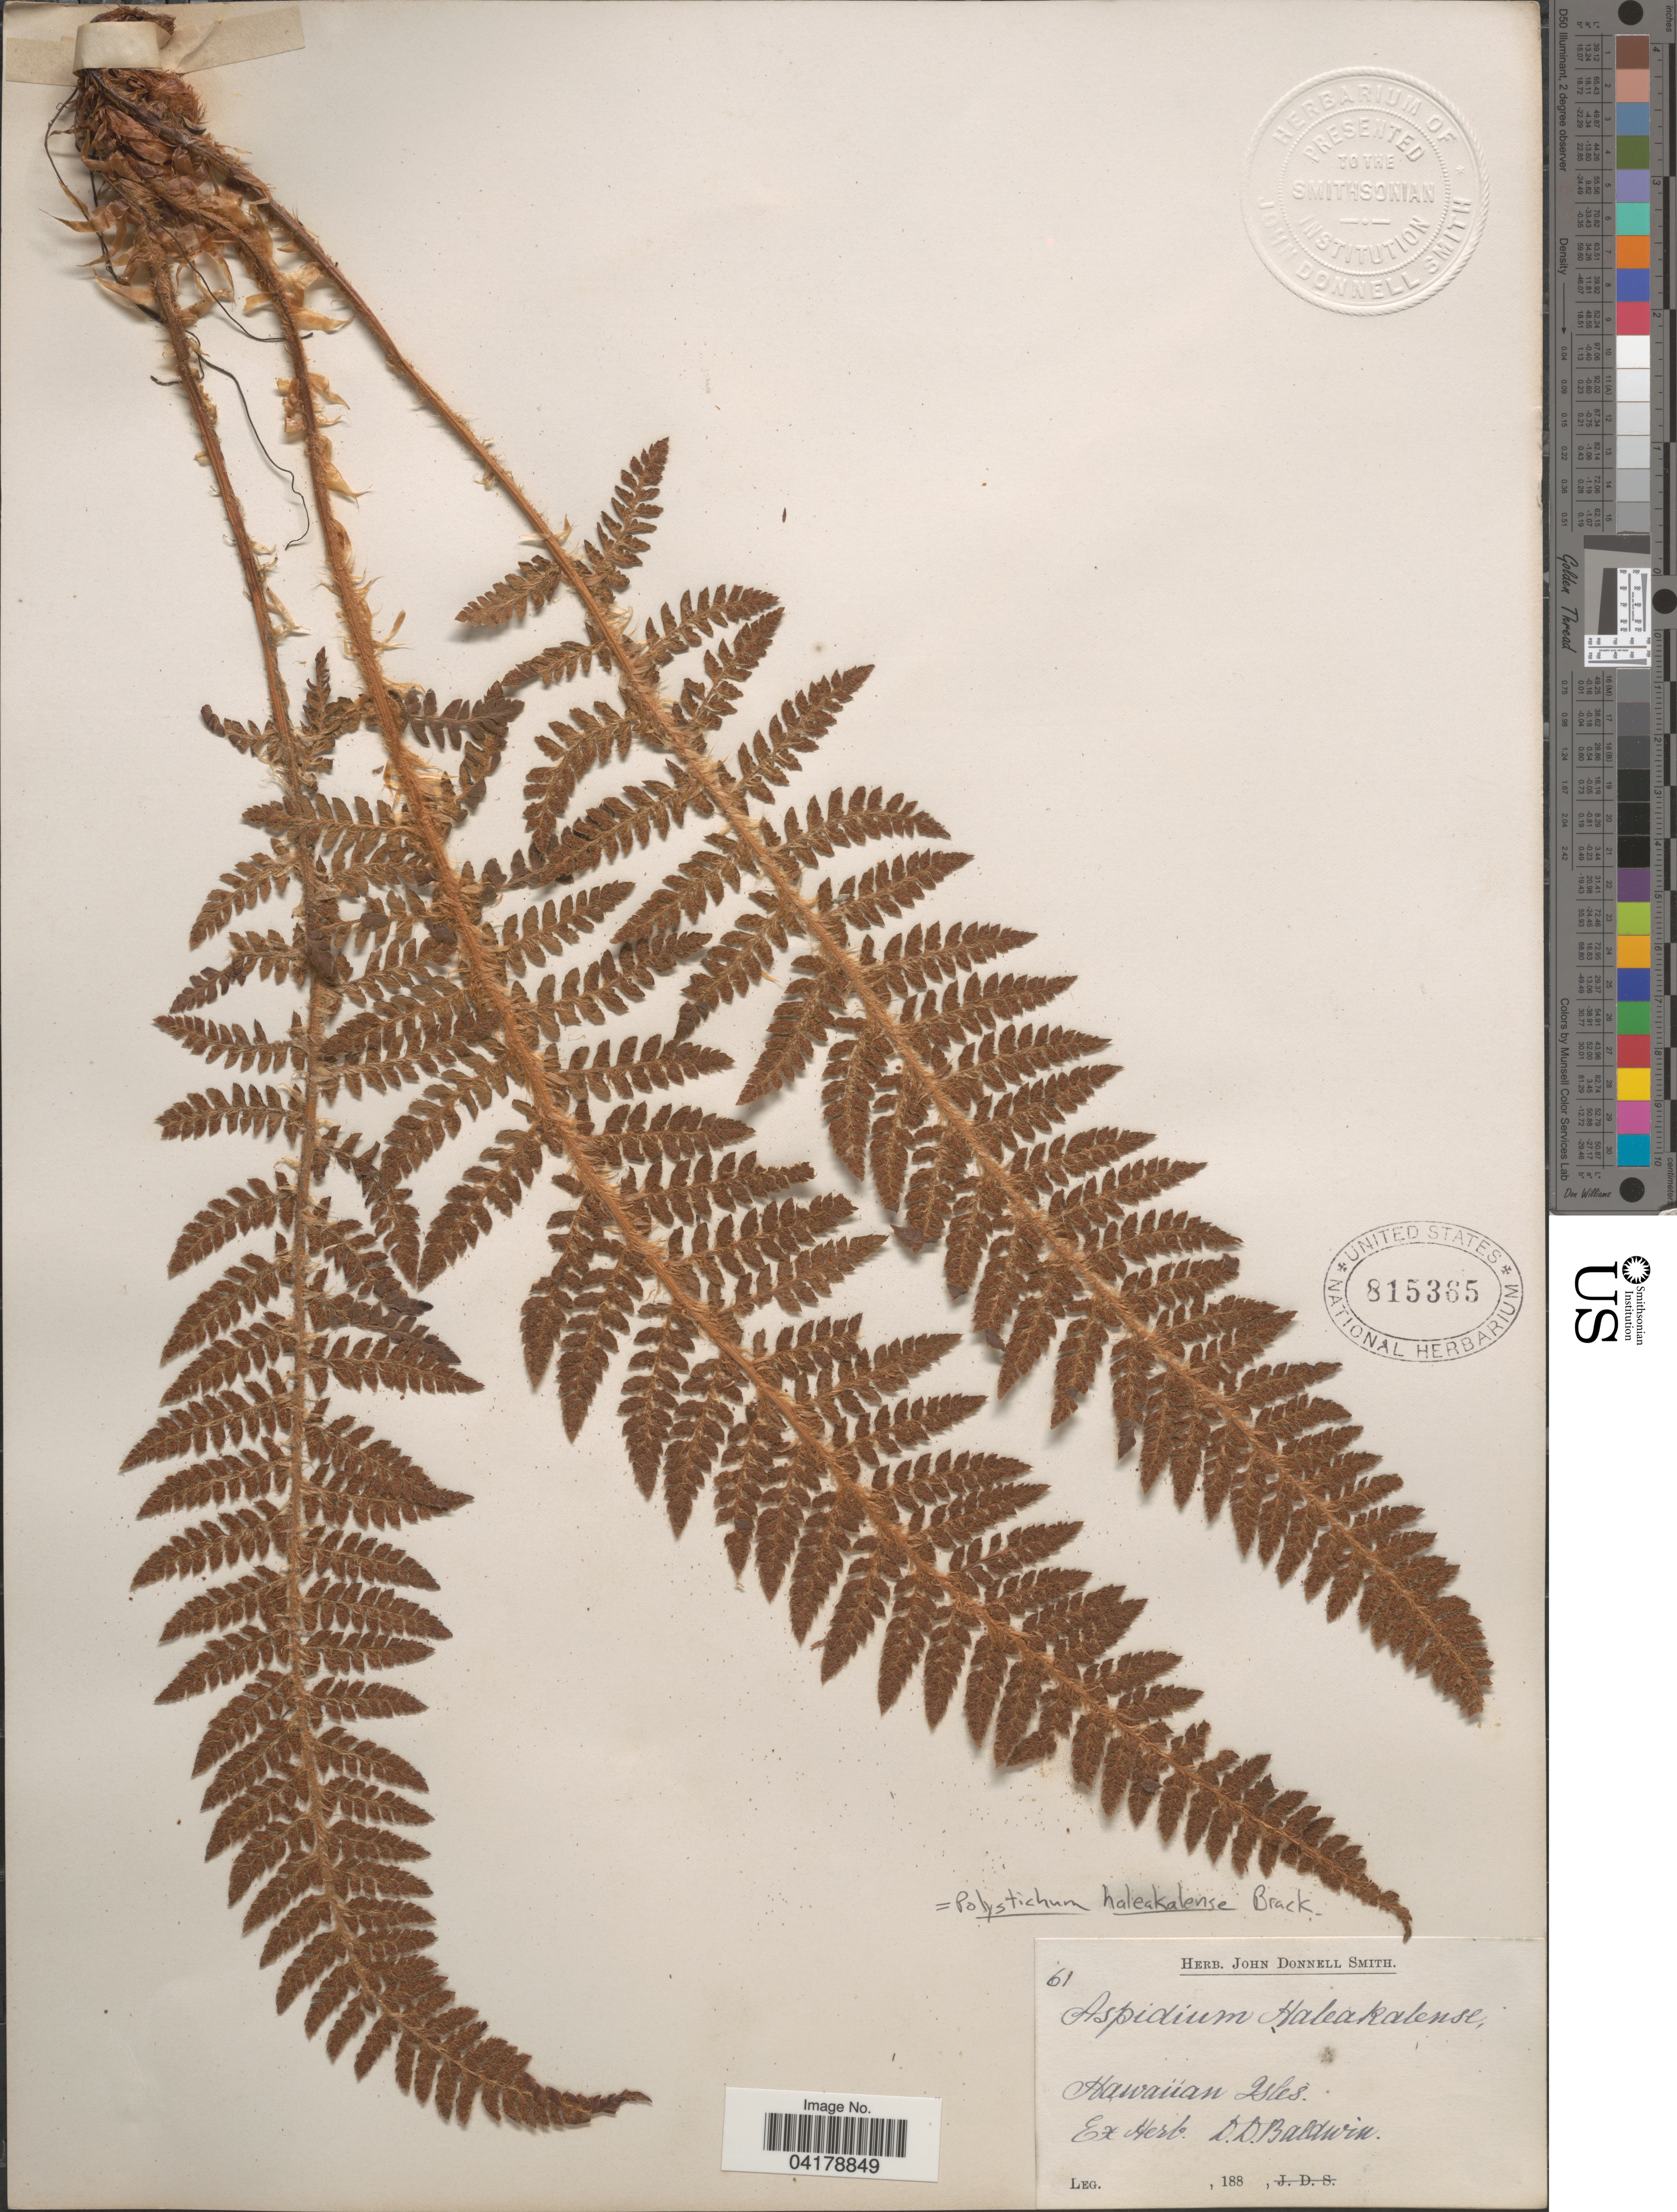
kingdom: Plantae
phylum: Tracheophyta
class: Polypodiopsida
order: Polypodiales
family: Tectariaceae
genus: Aspidium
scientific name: Aspidium haleakalense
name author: Mann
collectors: ex Herb. John Donnell Smith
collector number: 61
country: United States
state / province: Hawaii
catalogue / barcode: US 815365